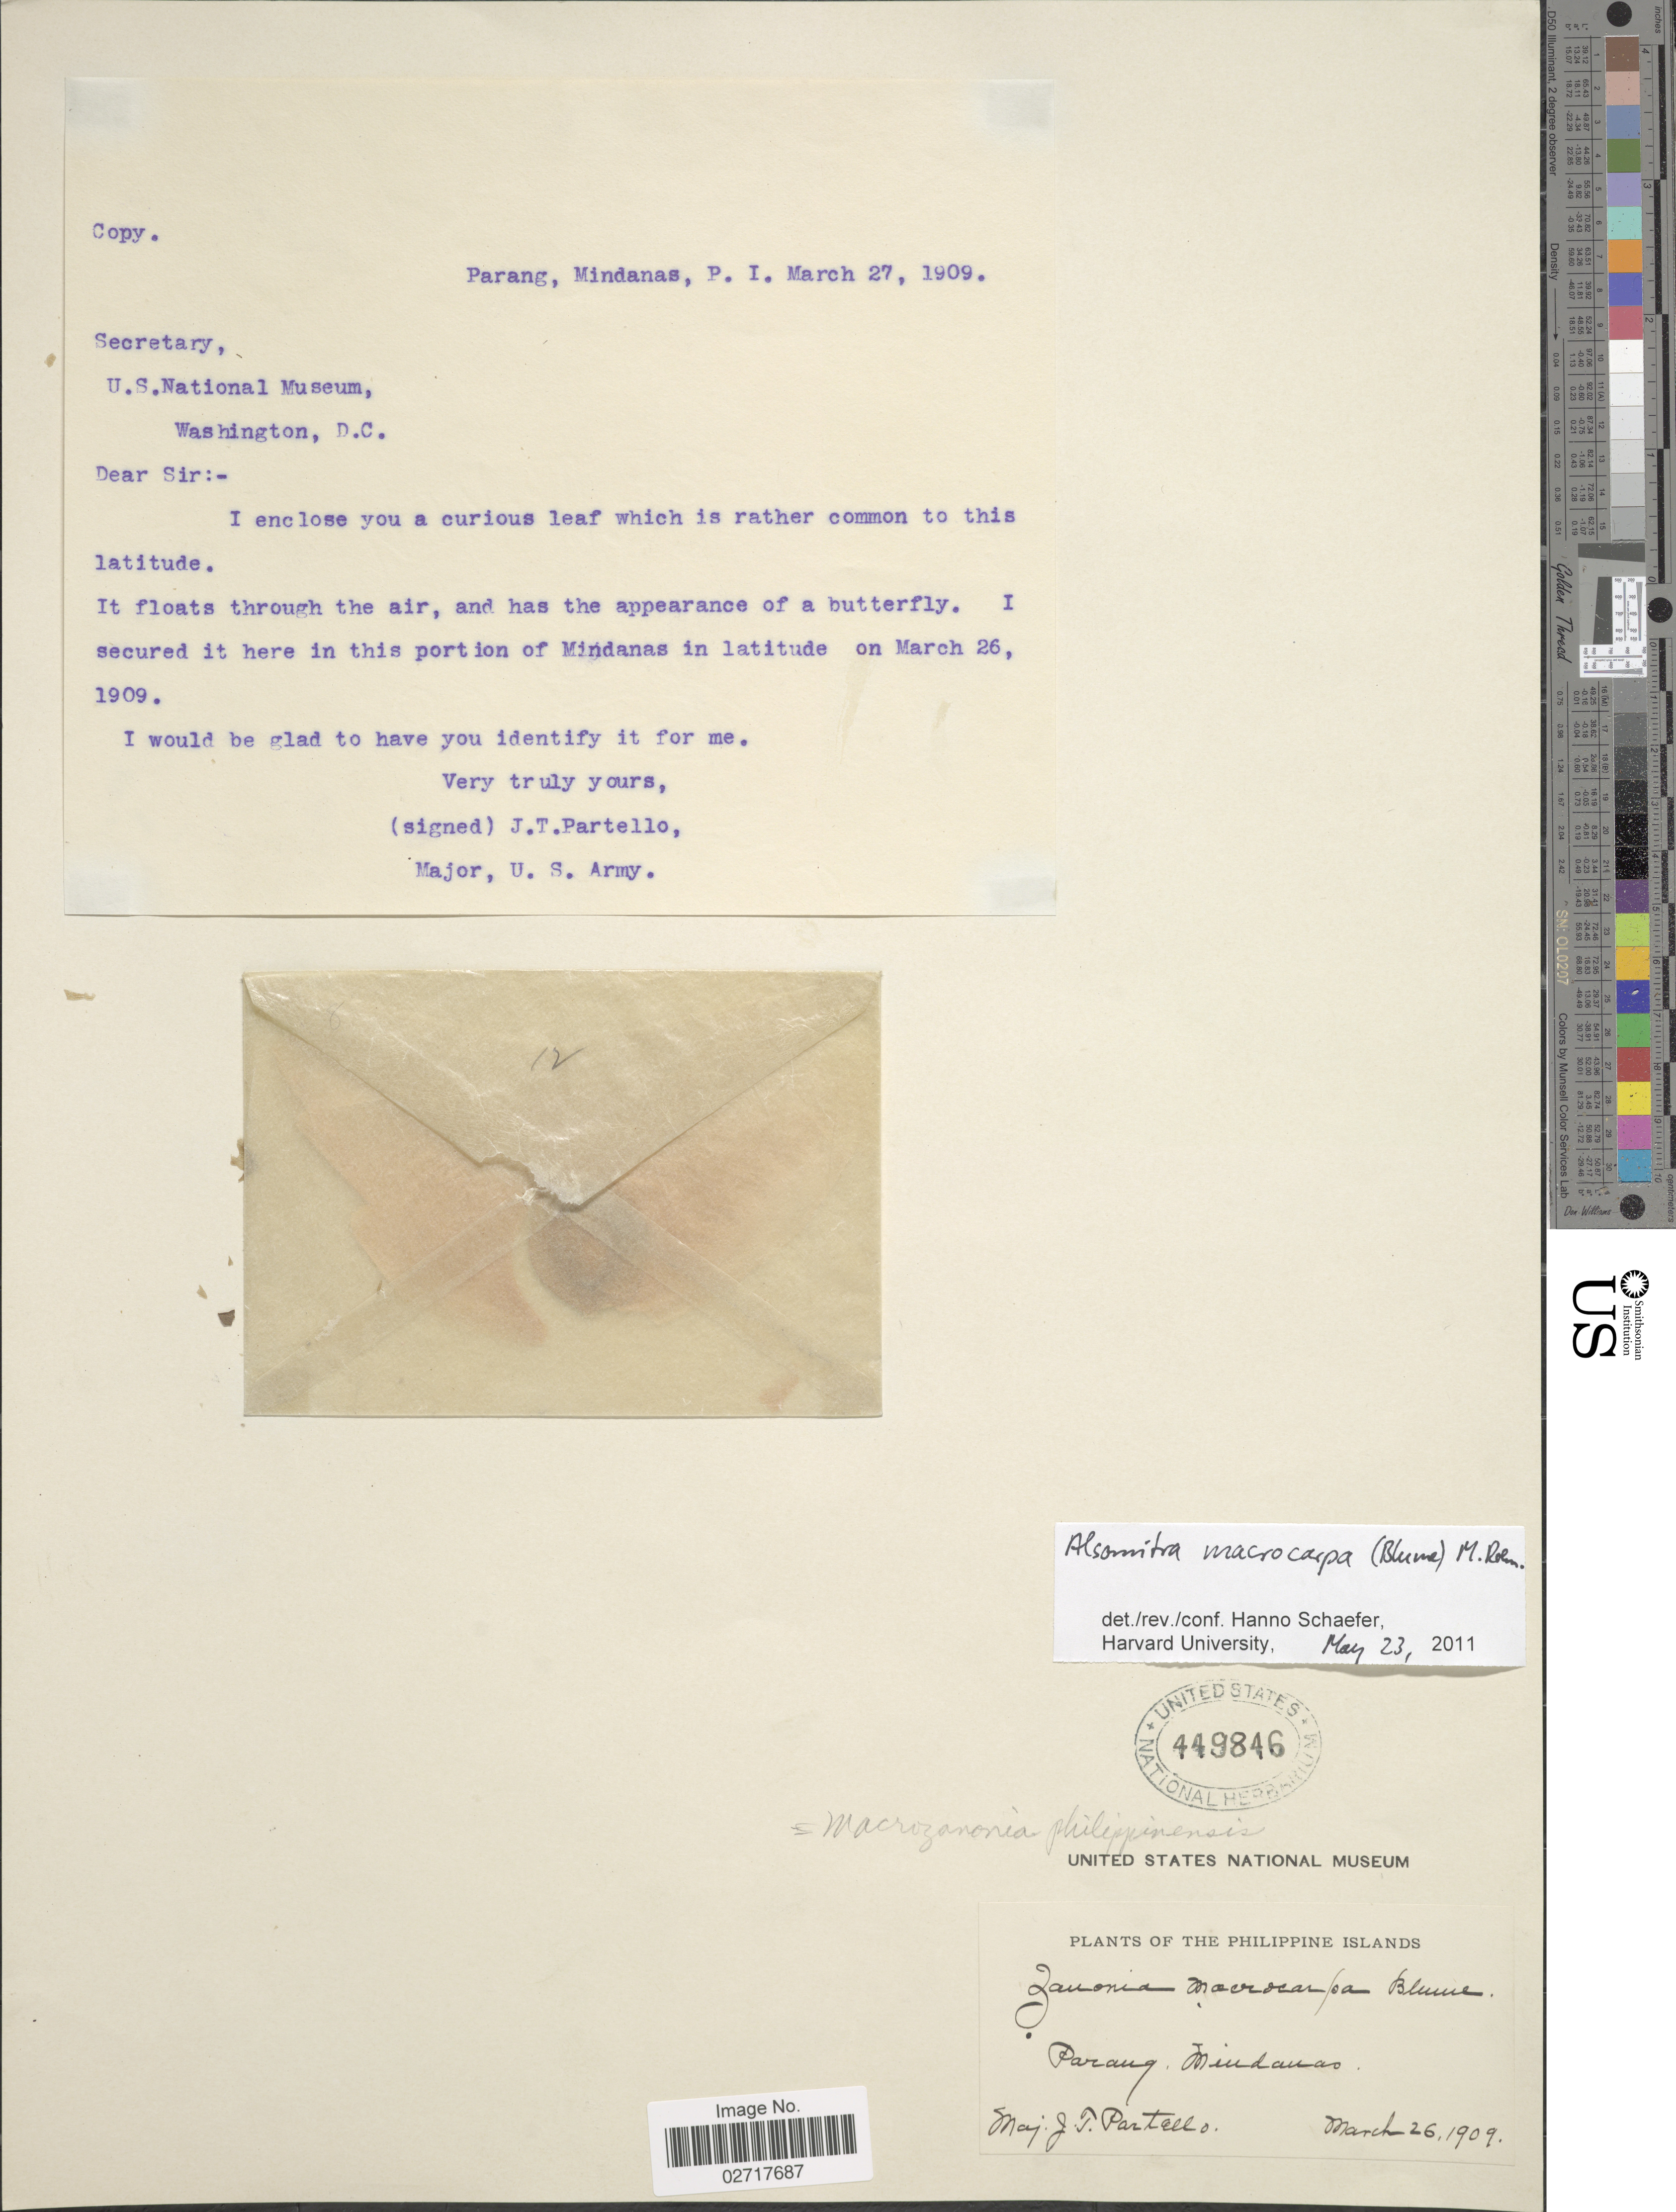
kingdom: Plantae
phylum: Tracheophyta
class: Magnoliopsida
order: Cucurbitales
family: Cucurbitaceae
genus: Alsomitra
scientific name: Alsomitra philippinensis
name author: Cogn.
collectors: J. Partello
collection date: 1909-03-26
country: Philippines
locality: Philippine Islands. Paraug, Mindanao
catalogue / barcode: US 449846